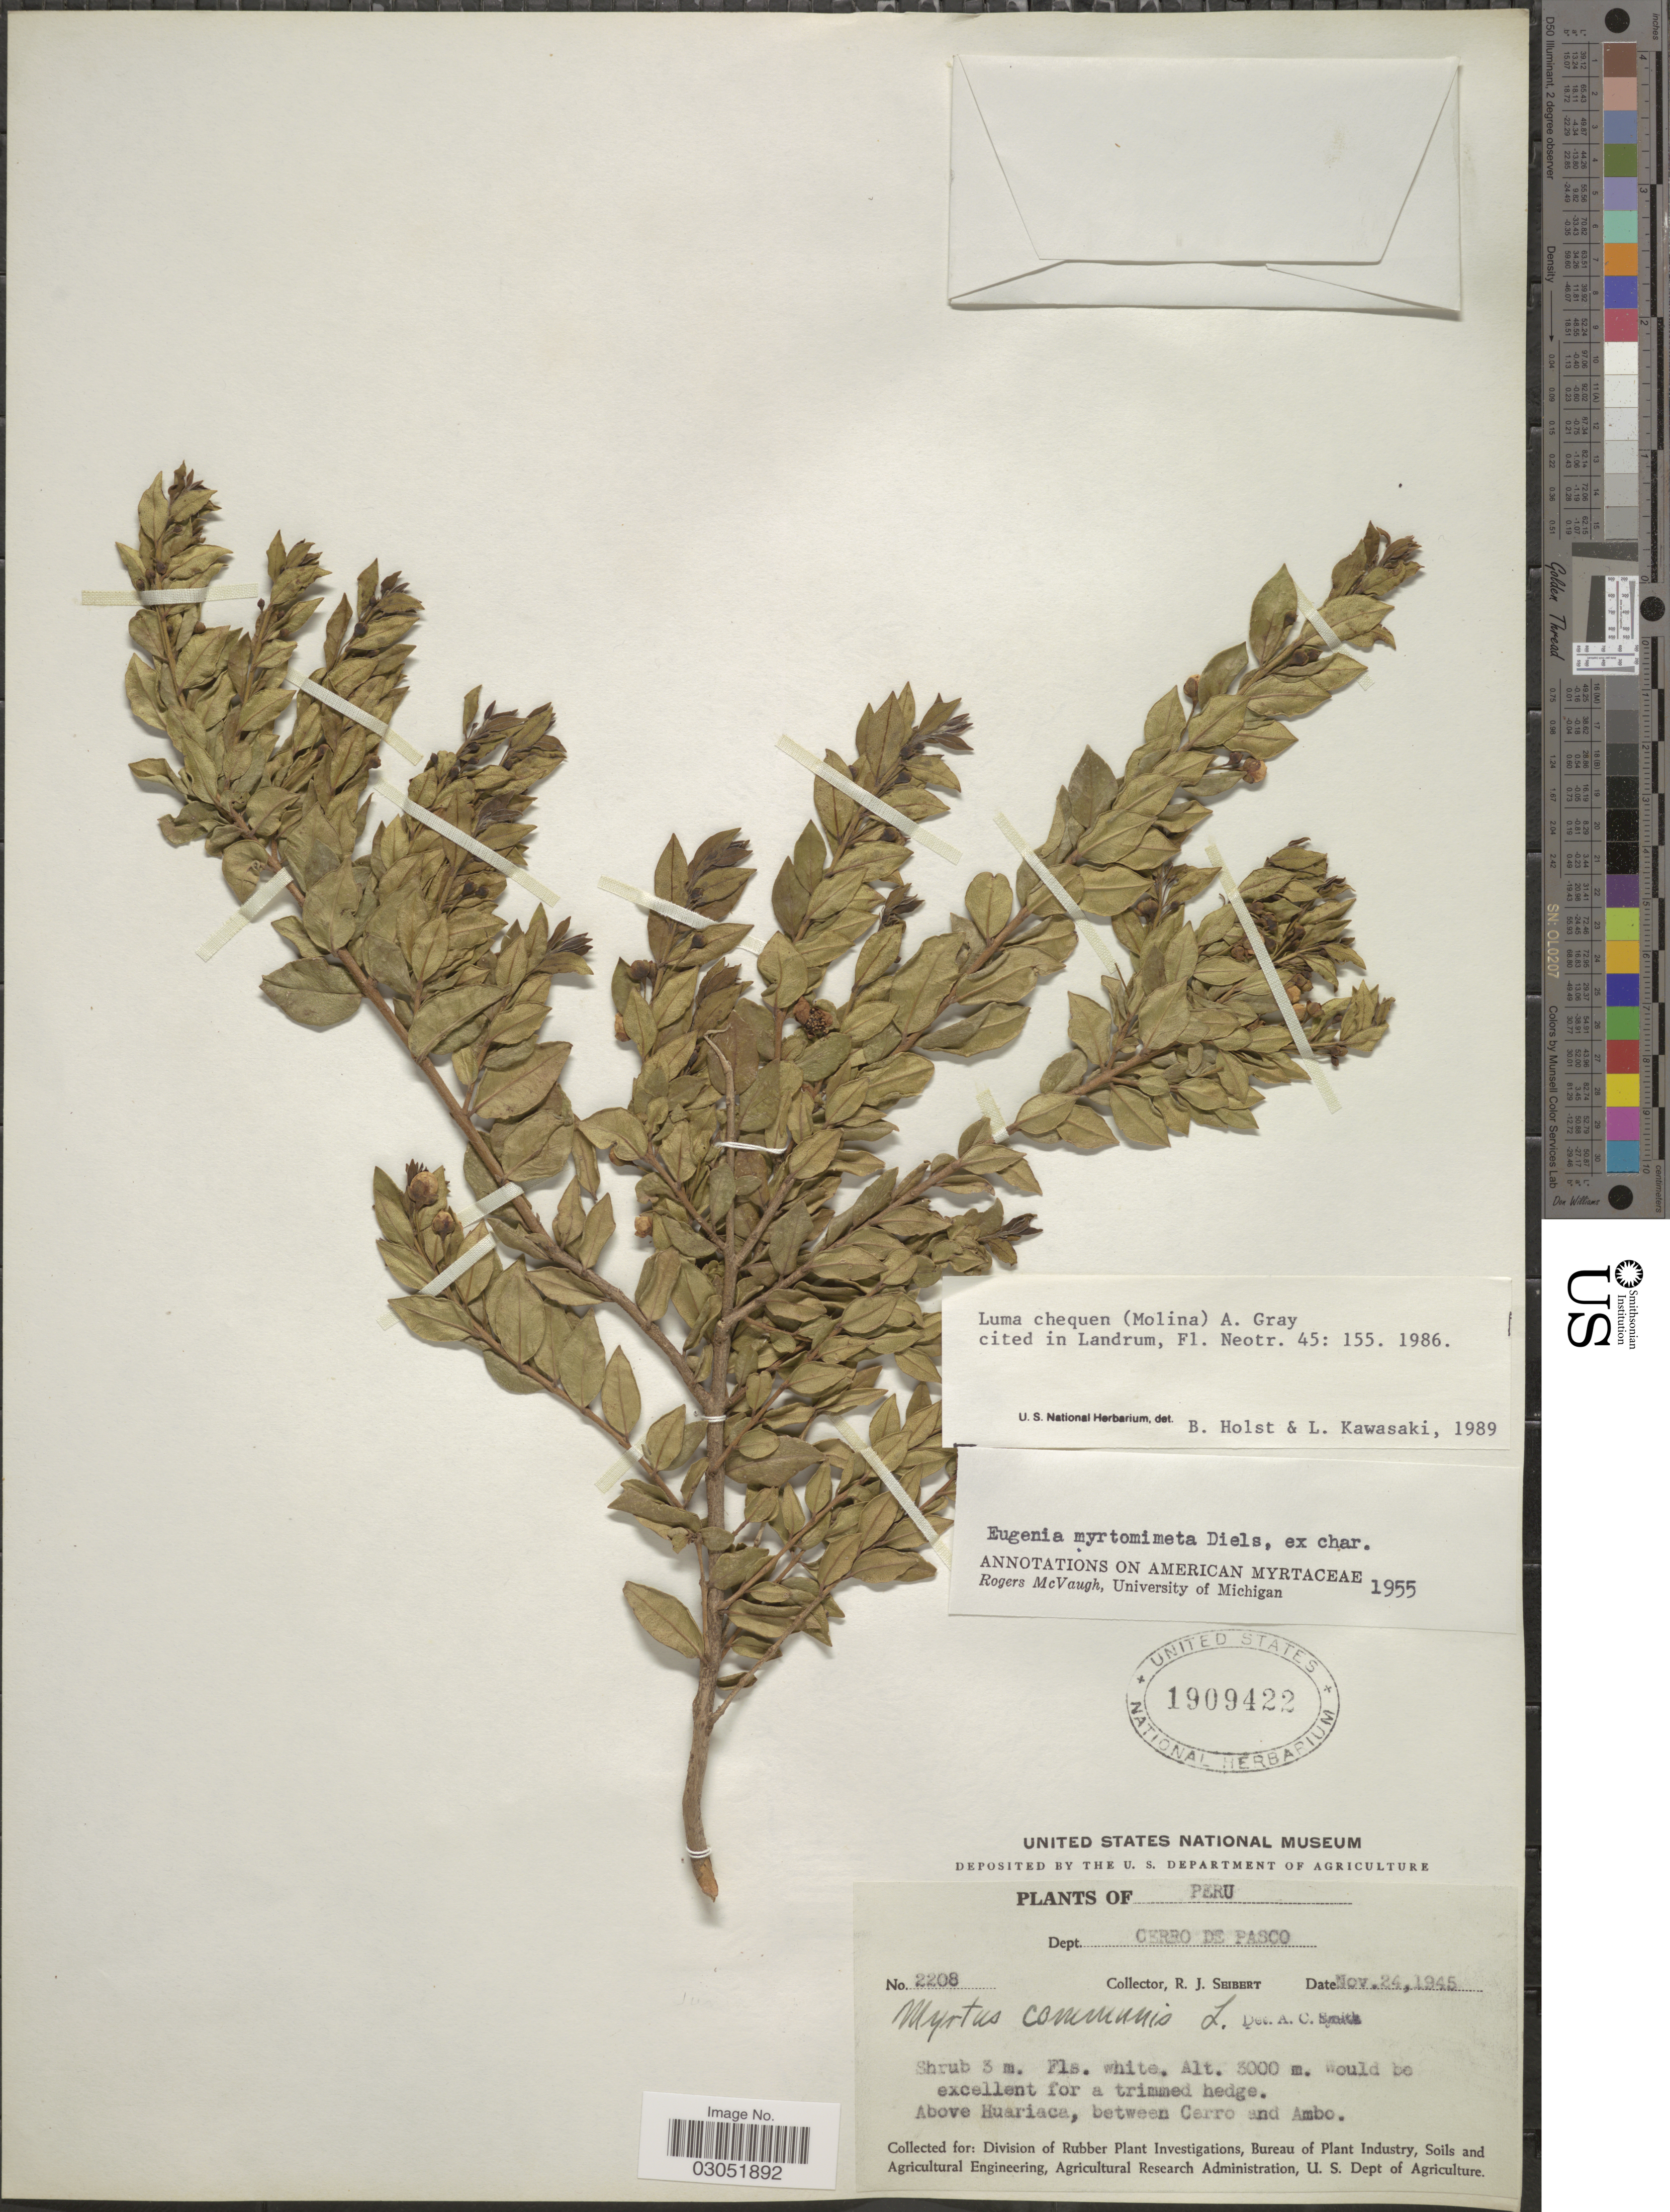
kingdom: Plantae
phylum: Tracheophyta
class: Magnoliopsida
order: Myrtales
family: Myrtaceae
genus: Luma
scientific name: Luma chequen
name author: (Molina) A. Gray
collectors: R. J. Seibert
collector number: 2208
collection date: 1945-11-24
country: Peru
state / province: Pasco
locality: Dept. Cerro de Pasco. Above Huarica, between Cerro and Ambo.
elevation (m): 300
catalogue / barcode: US 1909422